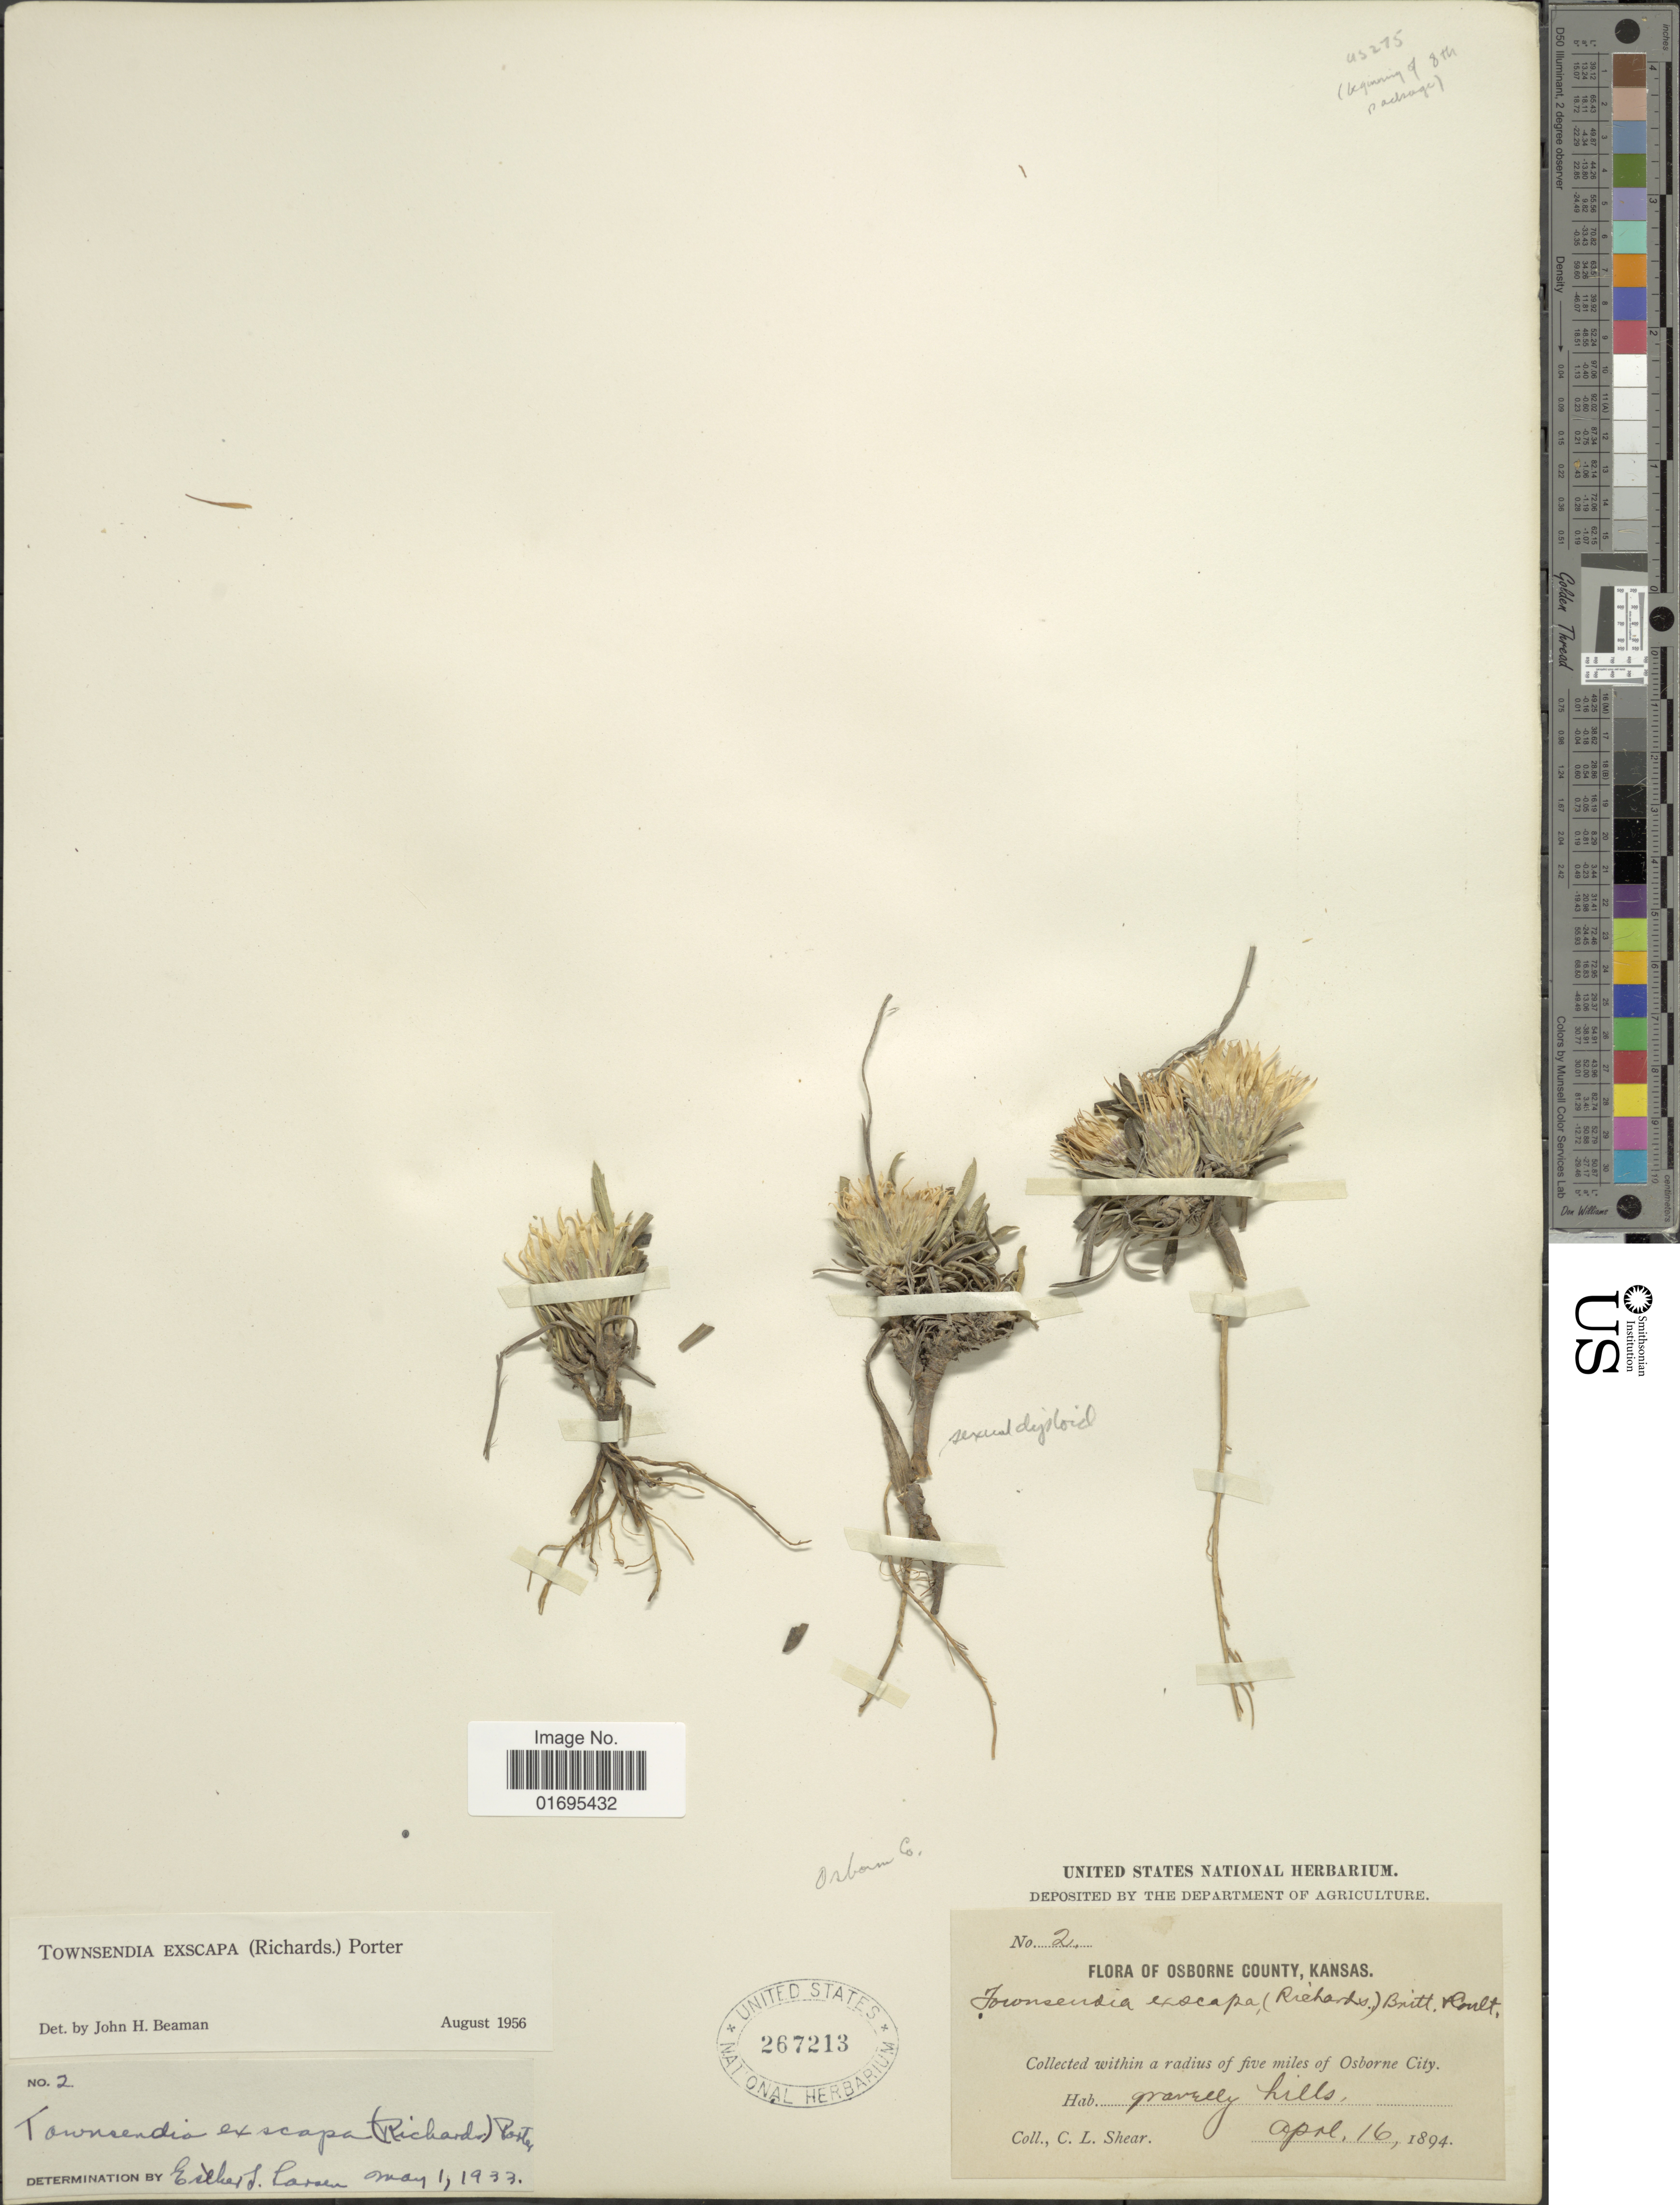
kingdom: Plantae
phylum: Tracheophyta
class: Magnoliopsida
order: Asterales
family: Asteraceae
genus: Townsendia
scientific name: Townsendia exscapa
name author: (Richardson) Porter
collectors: C. L. Shear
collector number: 2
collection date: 1894-04-16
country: United States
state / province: Kansas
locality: Within a radius of five miles of Osborne City, gravelly hills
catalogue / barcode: US 267213